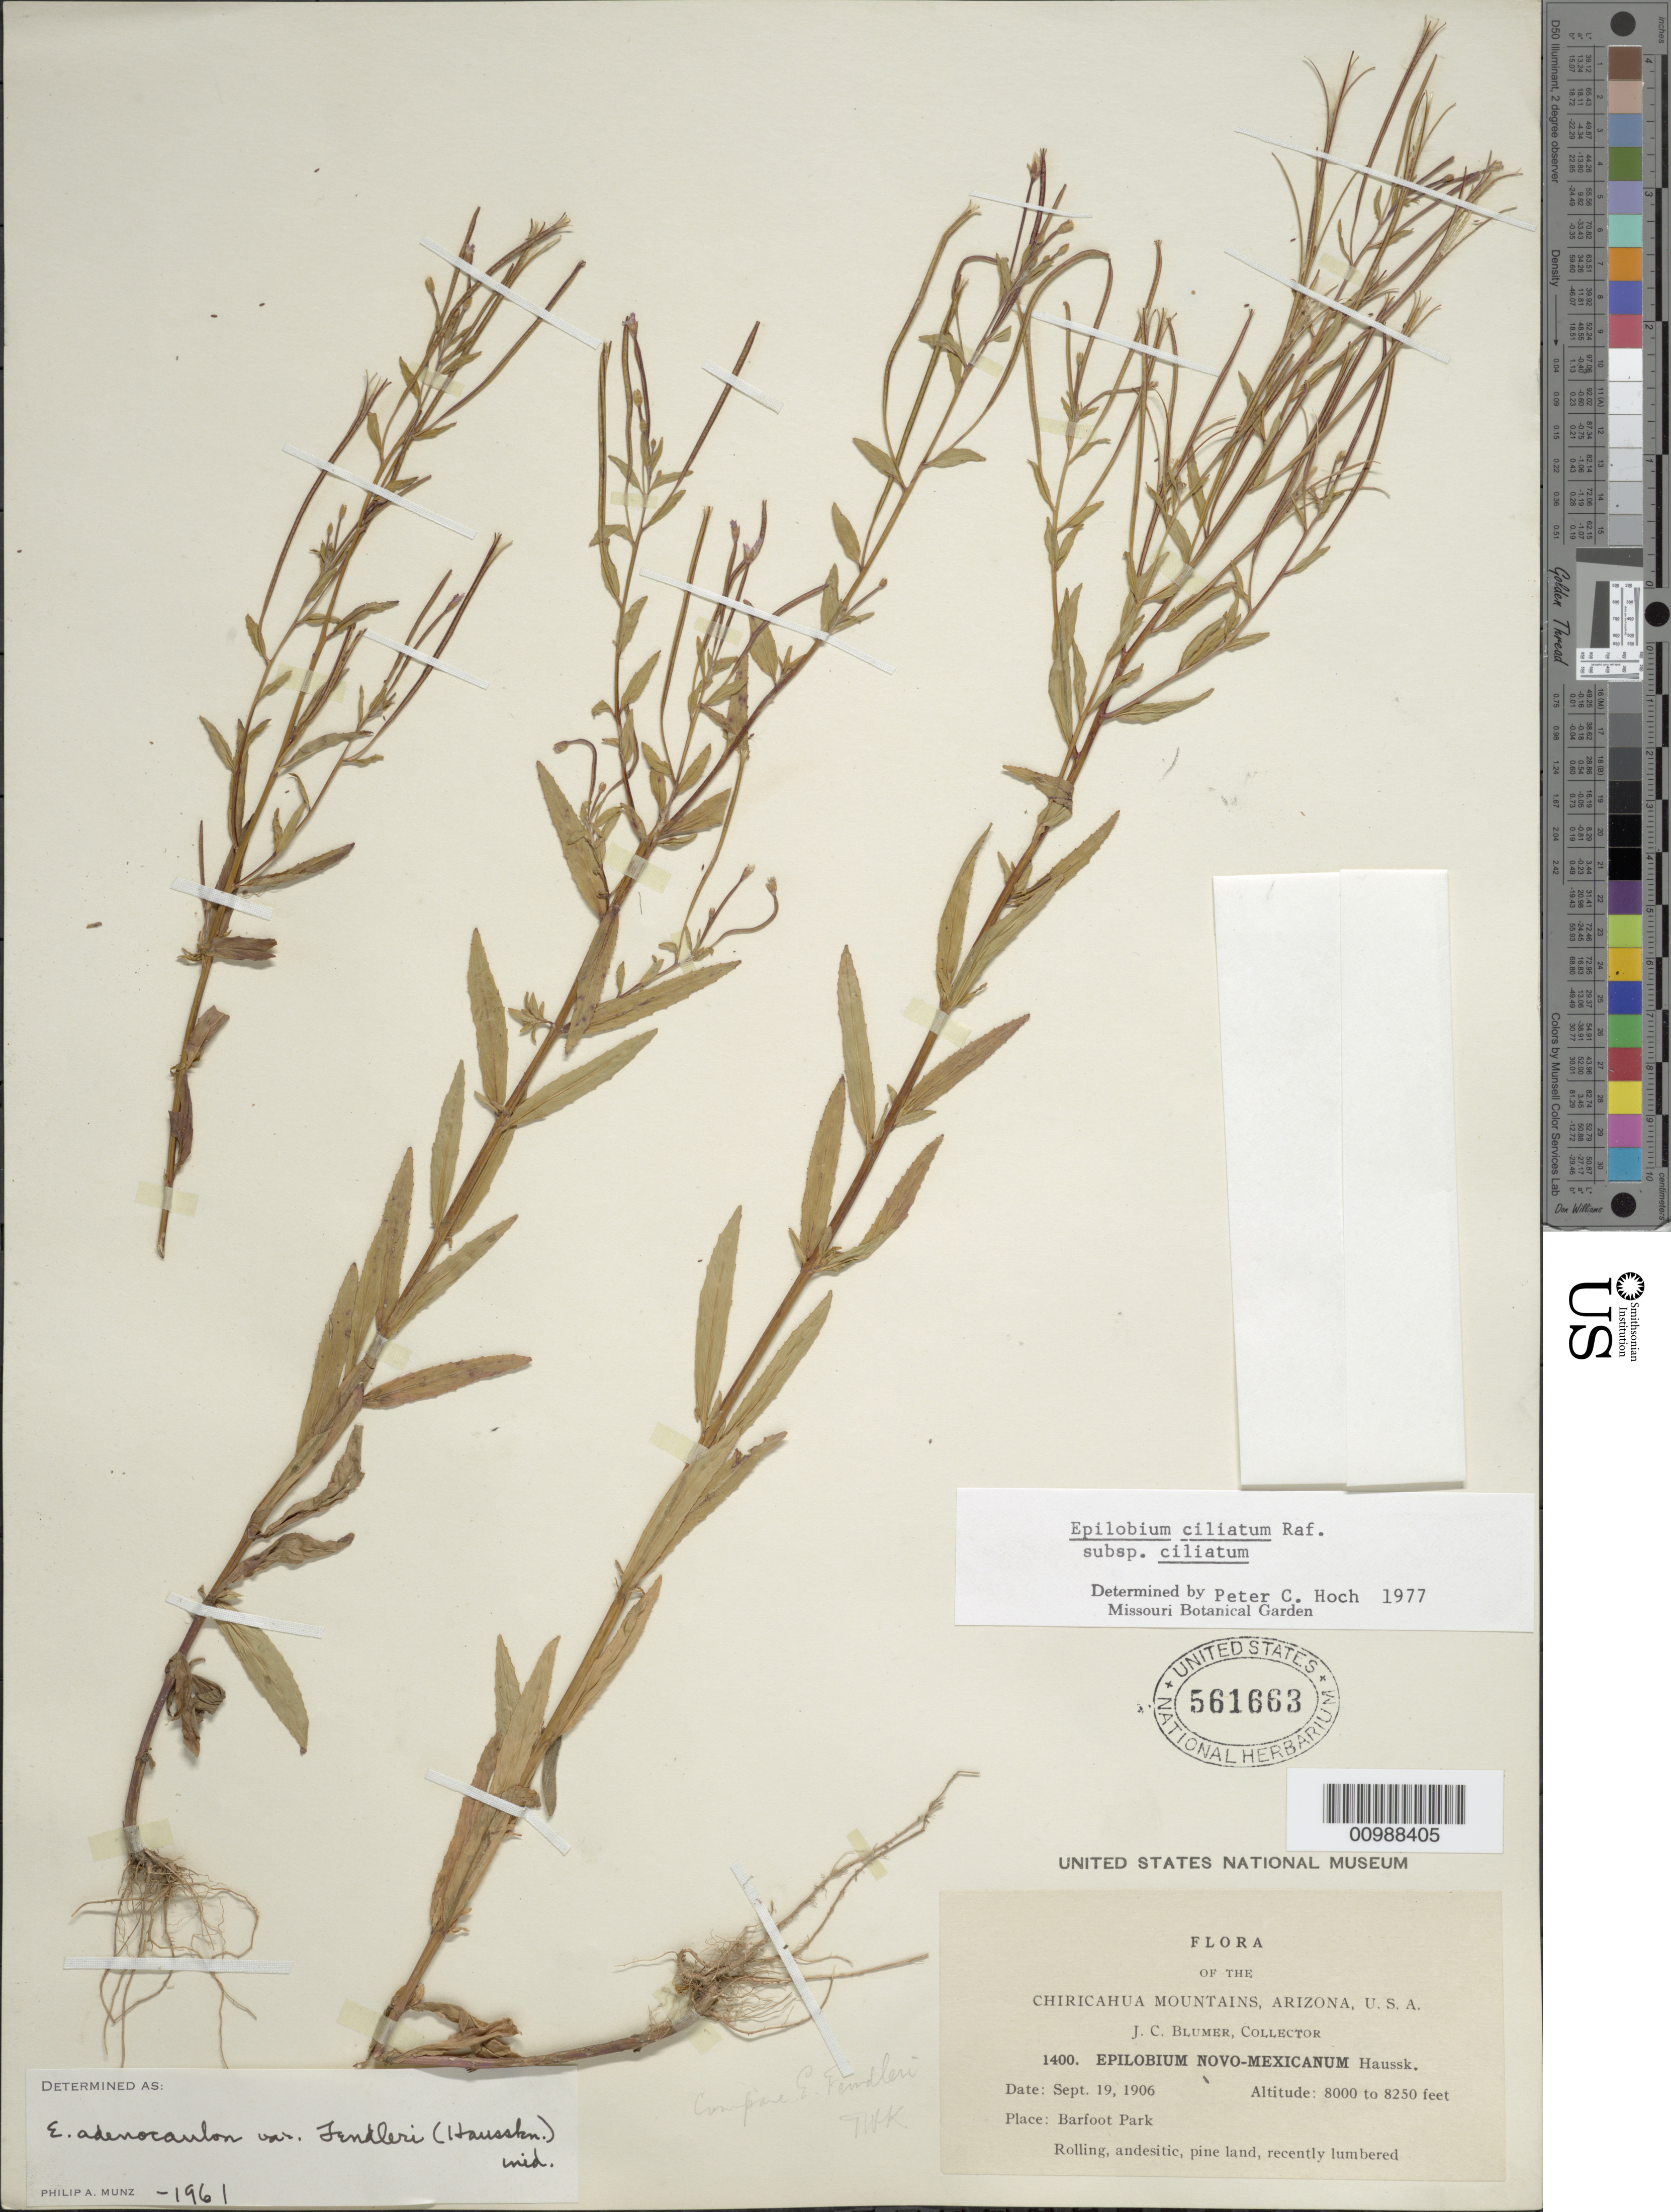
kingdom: Plantae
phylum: Tracheophyta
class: Magnoliopsida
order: Myrtales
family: Onagraceae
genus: Epilobium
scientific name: Epilobium ciliatum subsp. ciliatum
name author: Raf.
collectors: J. C. Blumer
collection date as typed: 19 Sep 1906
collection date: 1906-09-19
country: United States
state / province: Arizona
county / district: Cochise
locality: Barfoot Park, Chiricahua Mountains. Rolling, andestic, pine land, recently lumbered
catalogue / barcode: US 561663